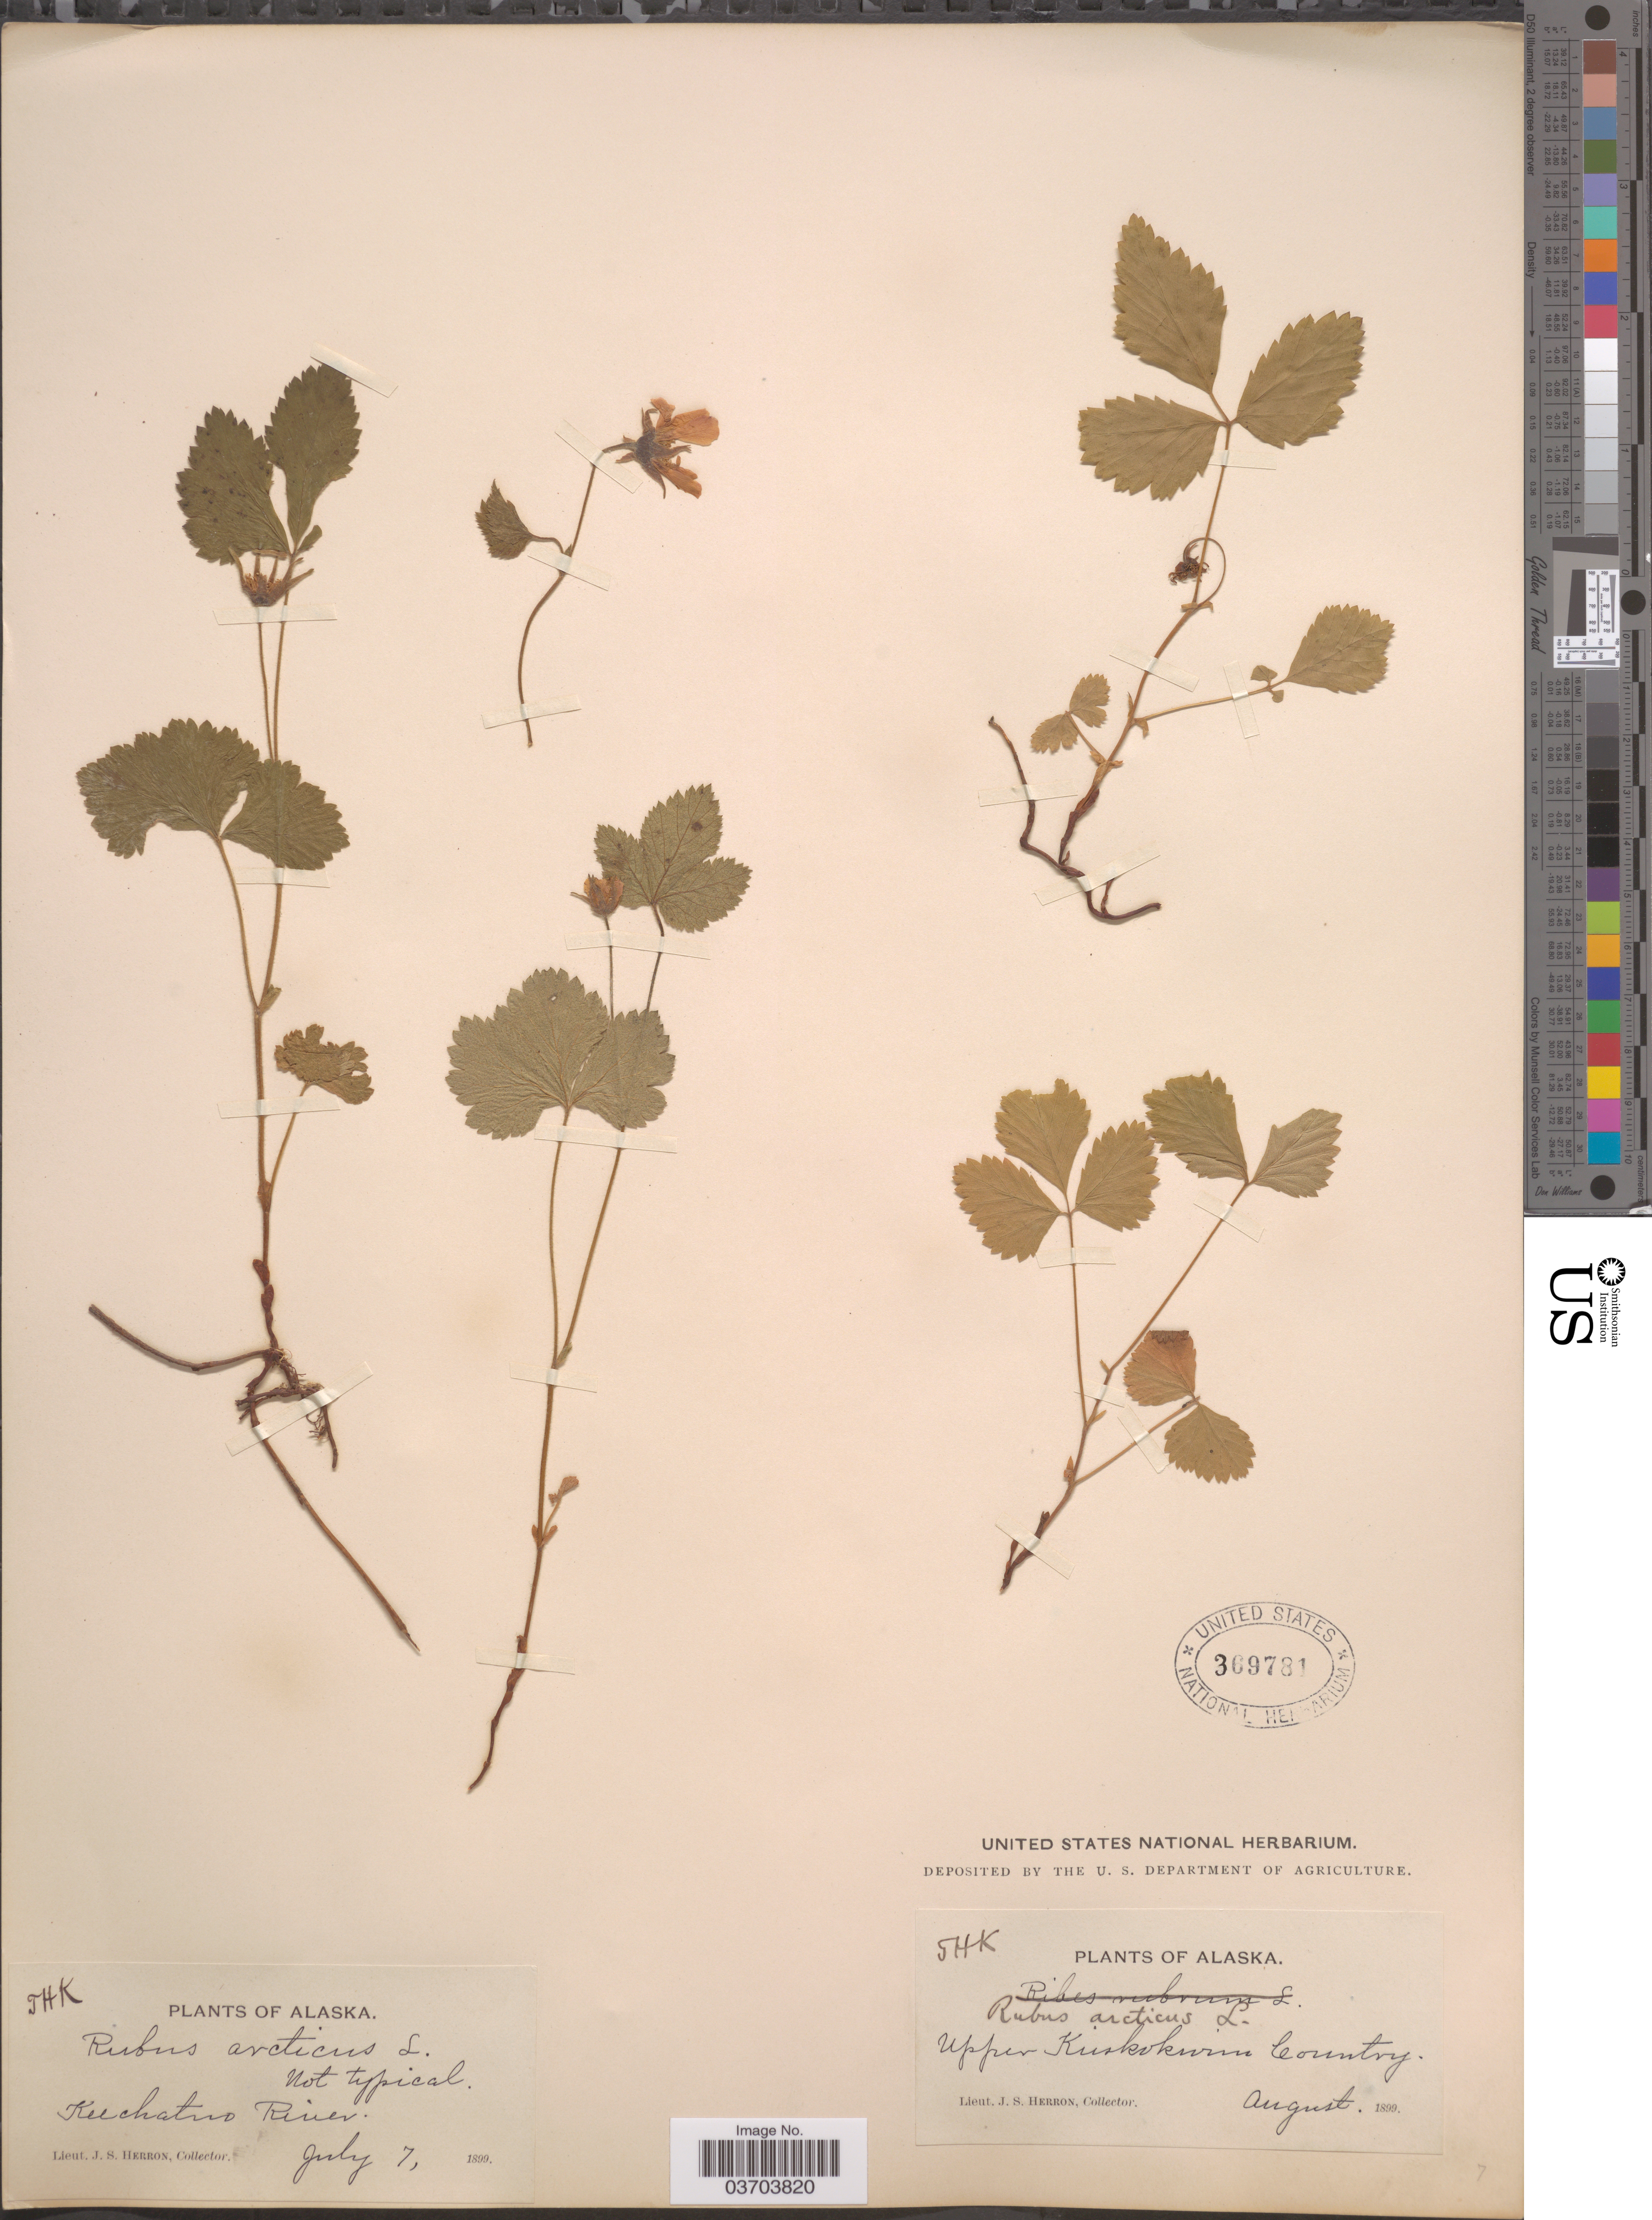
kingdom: Plantae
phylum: Tracheophyta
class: Magnoliopsida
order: Rosales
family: Rosaceae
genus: Rubus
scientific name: Rubus acaulis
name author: Michx.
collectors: J. Herron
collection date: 1899-07-07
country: United States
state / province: Alaska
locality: Keechatno River.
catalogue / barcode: US 369781